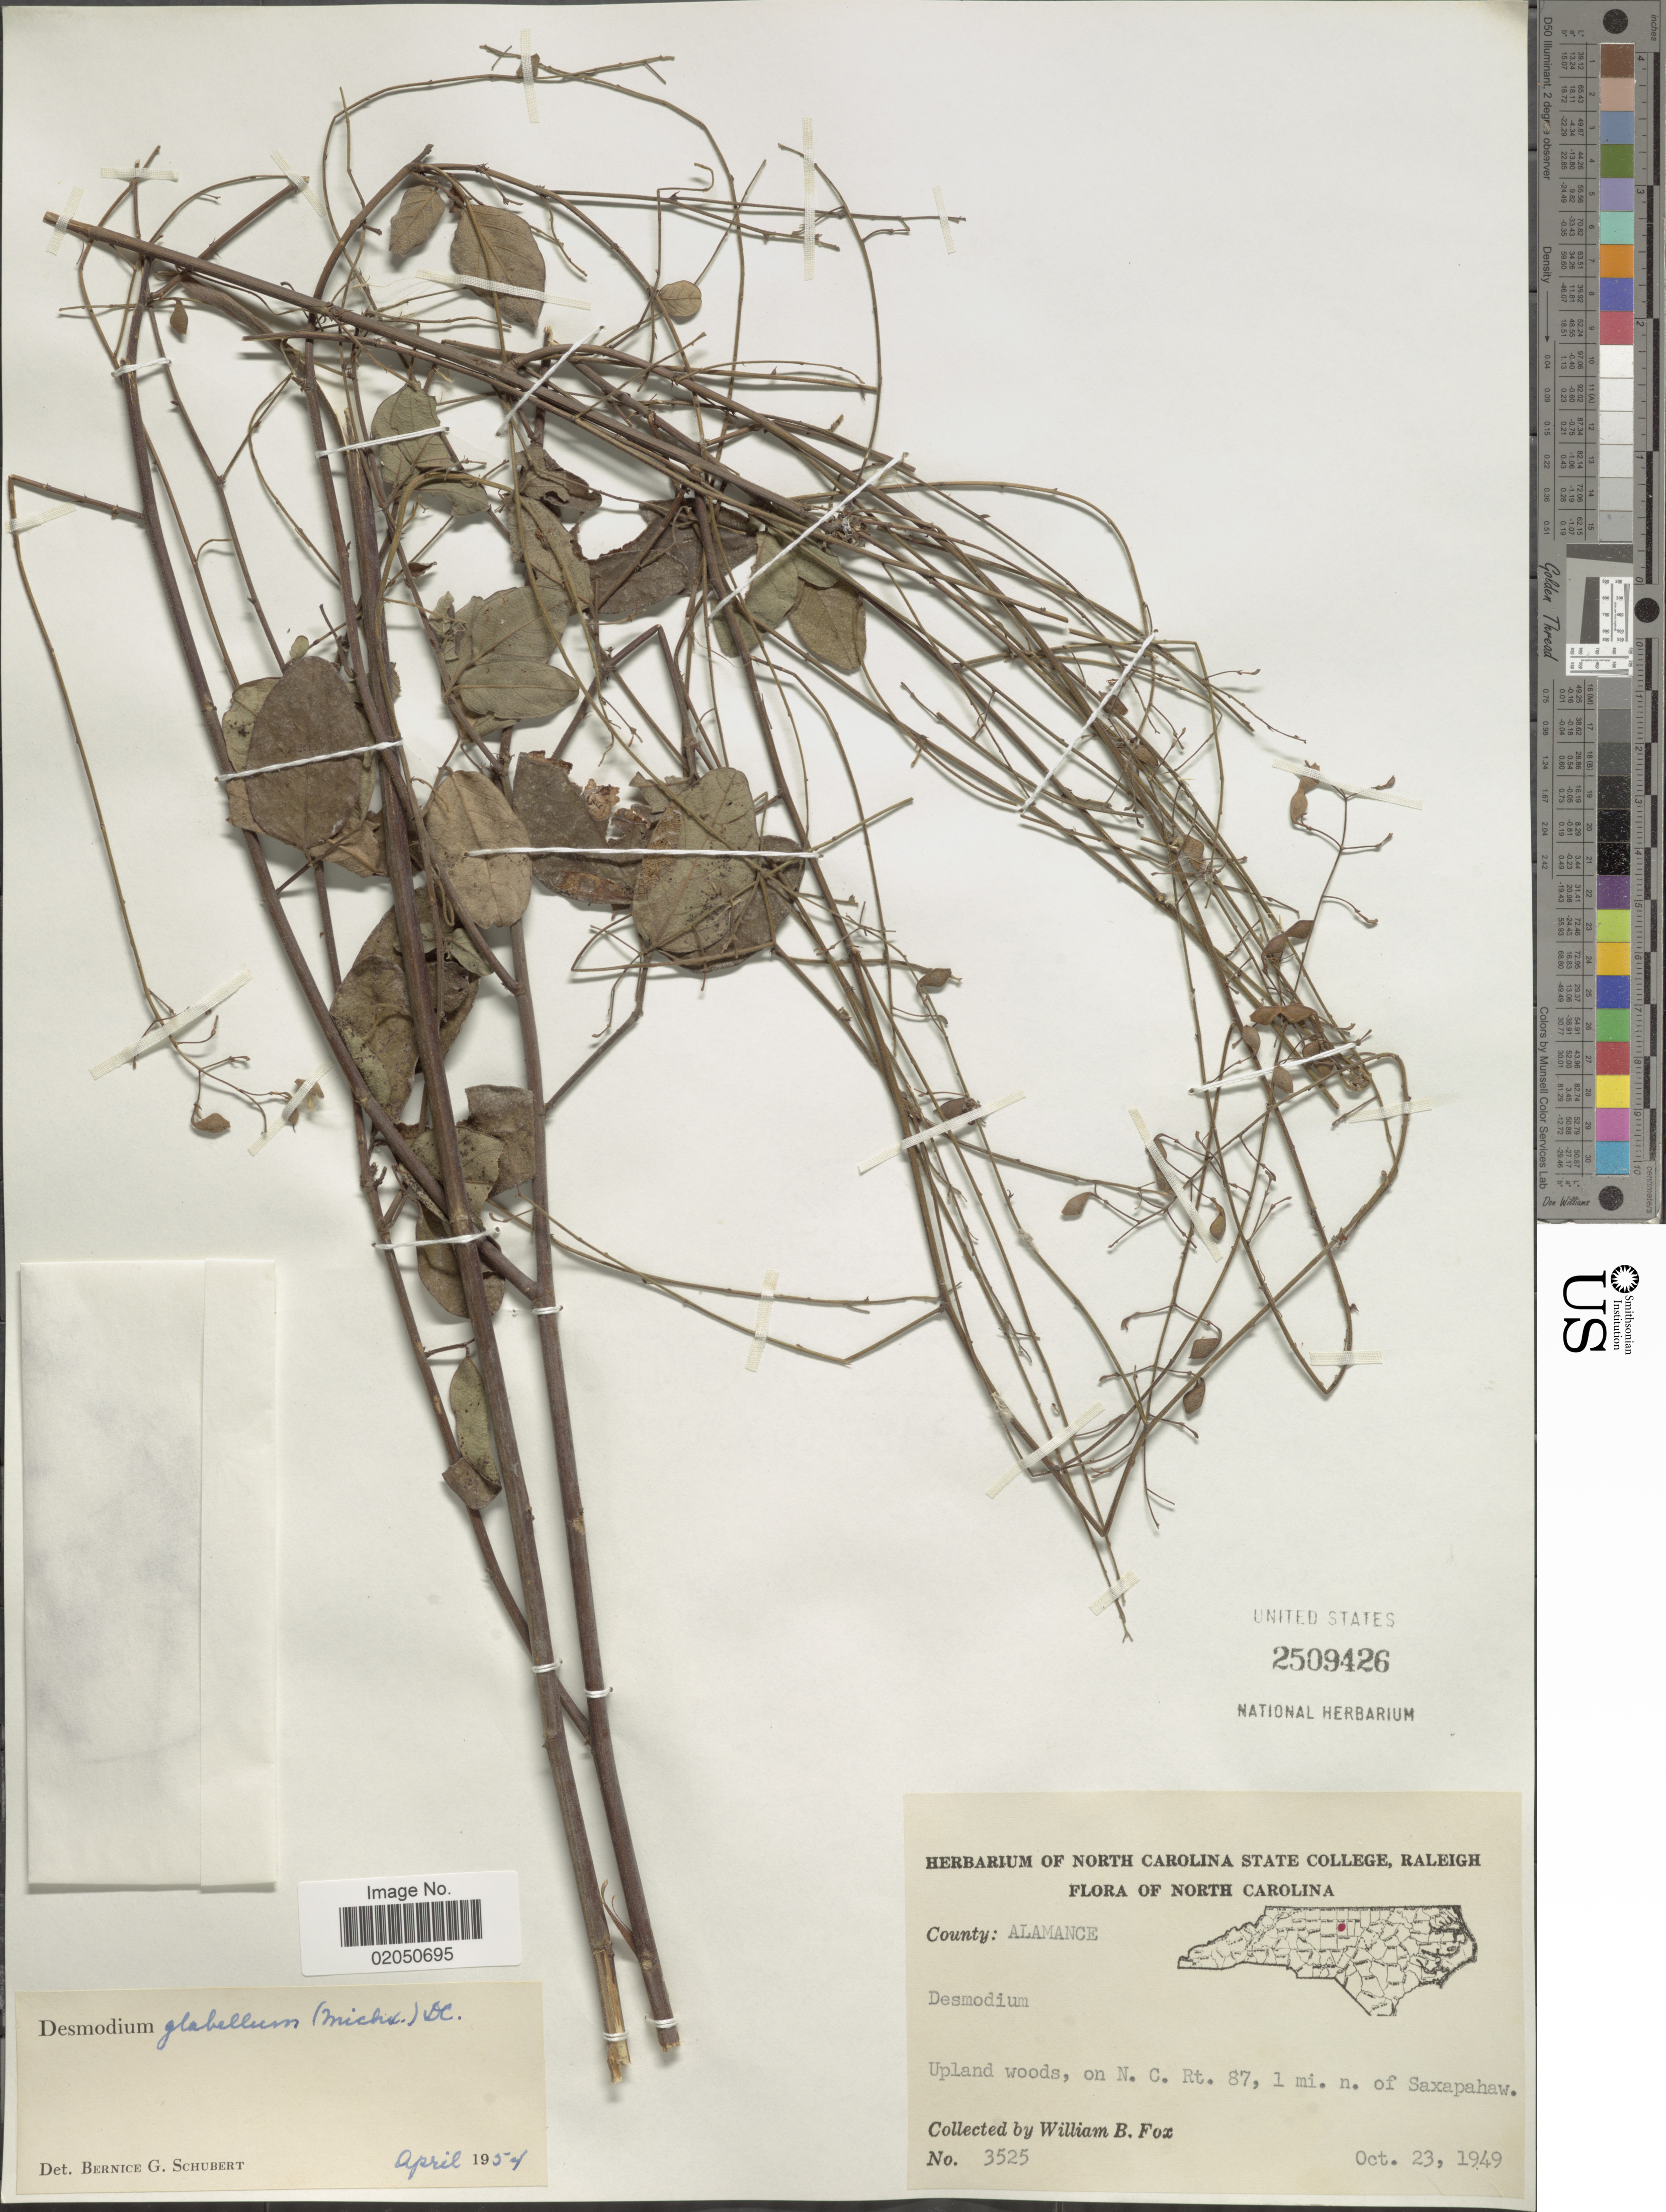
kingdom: Plantae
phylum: Tracheophyta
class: Magnoliopsida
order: Fabales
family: Fabaceae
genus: Desmodium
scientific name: Desmodium glabellum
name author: (Michx.) DC.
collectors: W. B. Fox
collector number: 3525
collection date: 1949-10-23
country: United States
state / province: North Carolina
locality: County: Alamance, on N.C. Rt. 87, 1 mi. n. of Sacapahaw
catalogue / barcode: US 2509426